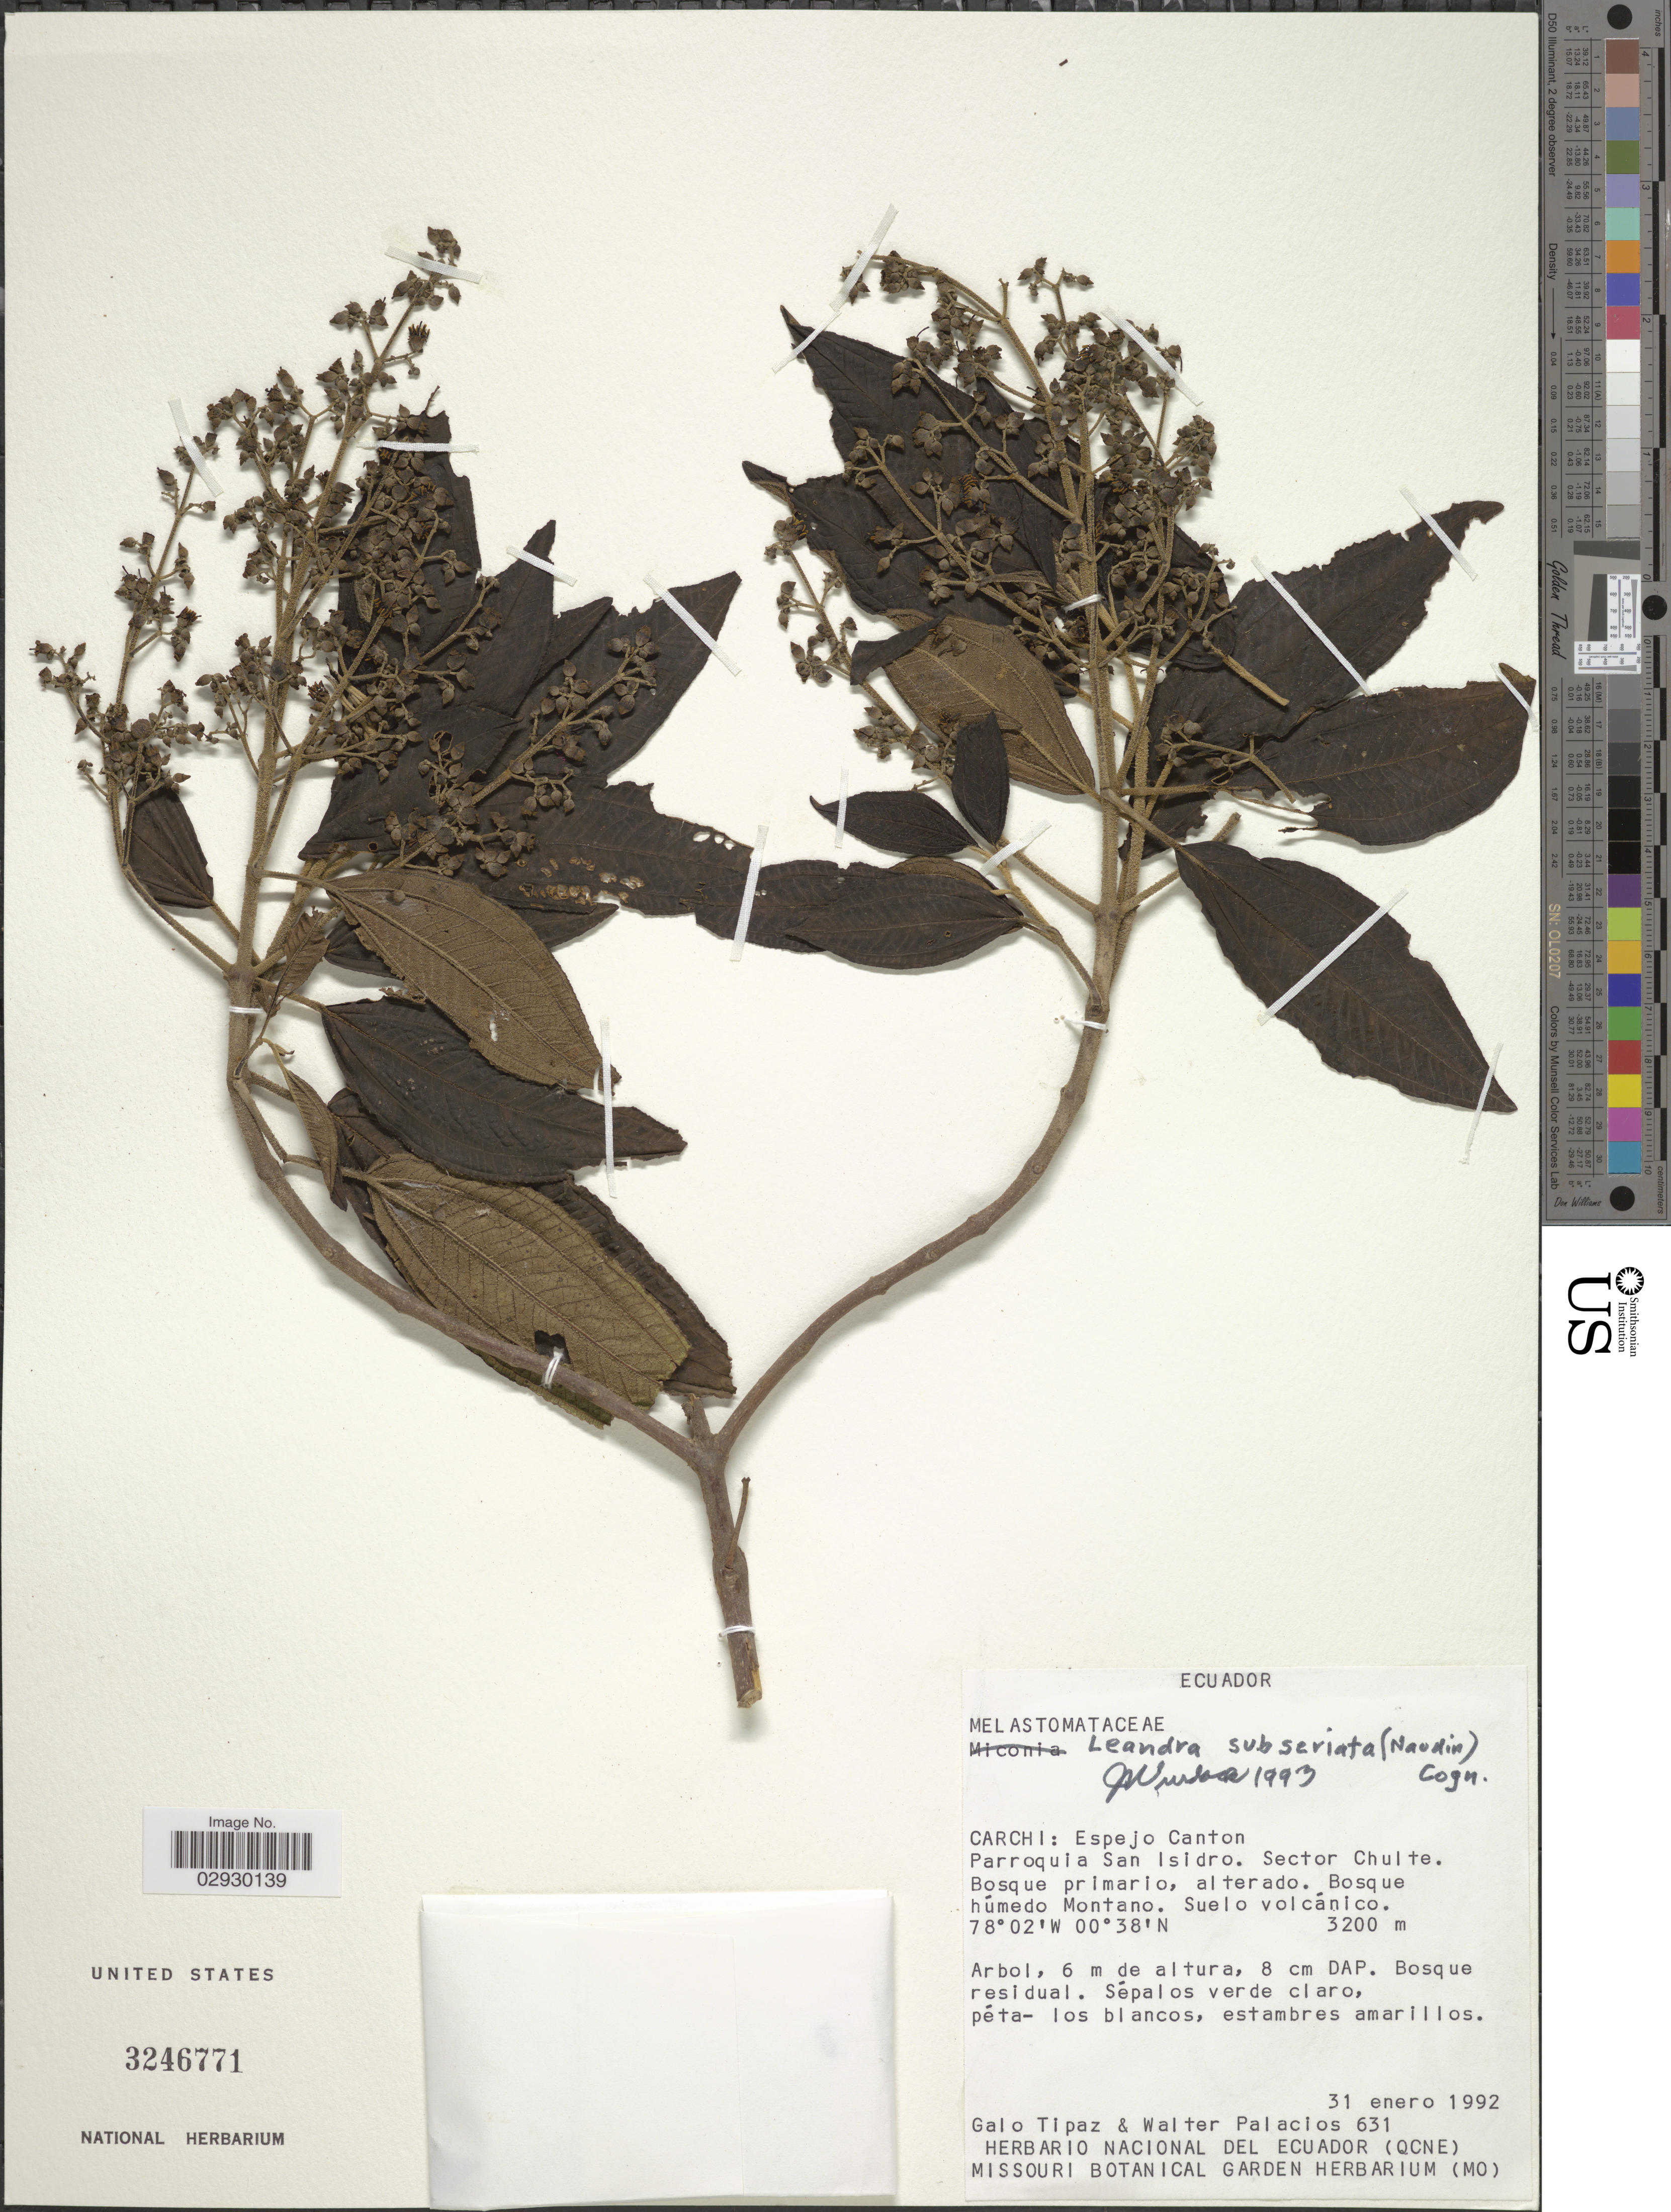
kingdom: Plantae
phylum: Tracheophyta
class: Magnoliopsida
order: Myrtales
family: Melastomataceae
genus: Leandra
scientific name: Leandra subseriata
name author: (Naudin) Cogn.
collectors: G. Tipaz & W. Palacios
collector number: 631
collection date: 1992-01-31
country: Ecuador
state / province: Carchi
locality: Espejo Canton. Parroquia San Isidro. Sector Chulte. Bosque primario, alterado. Bosque húmedo Montano.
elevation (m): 3200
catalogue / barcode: US 3246771